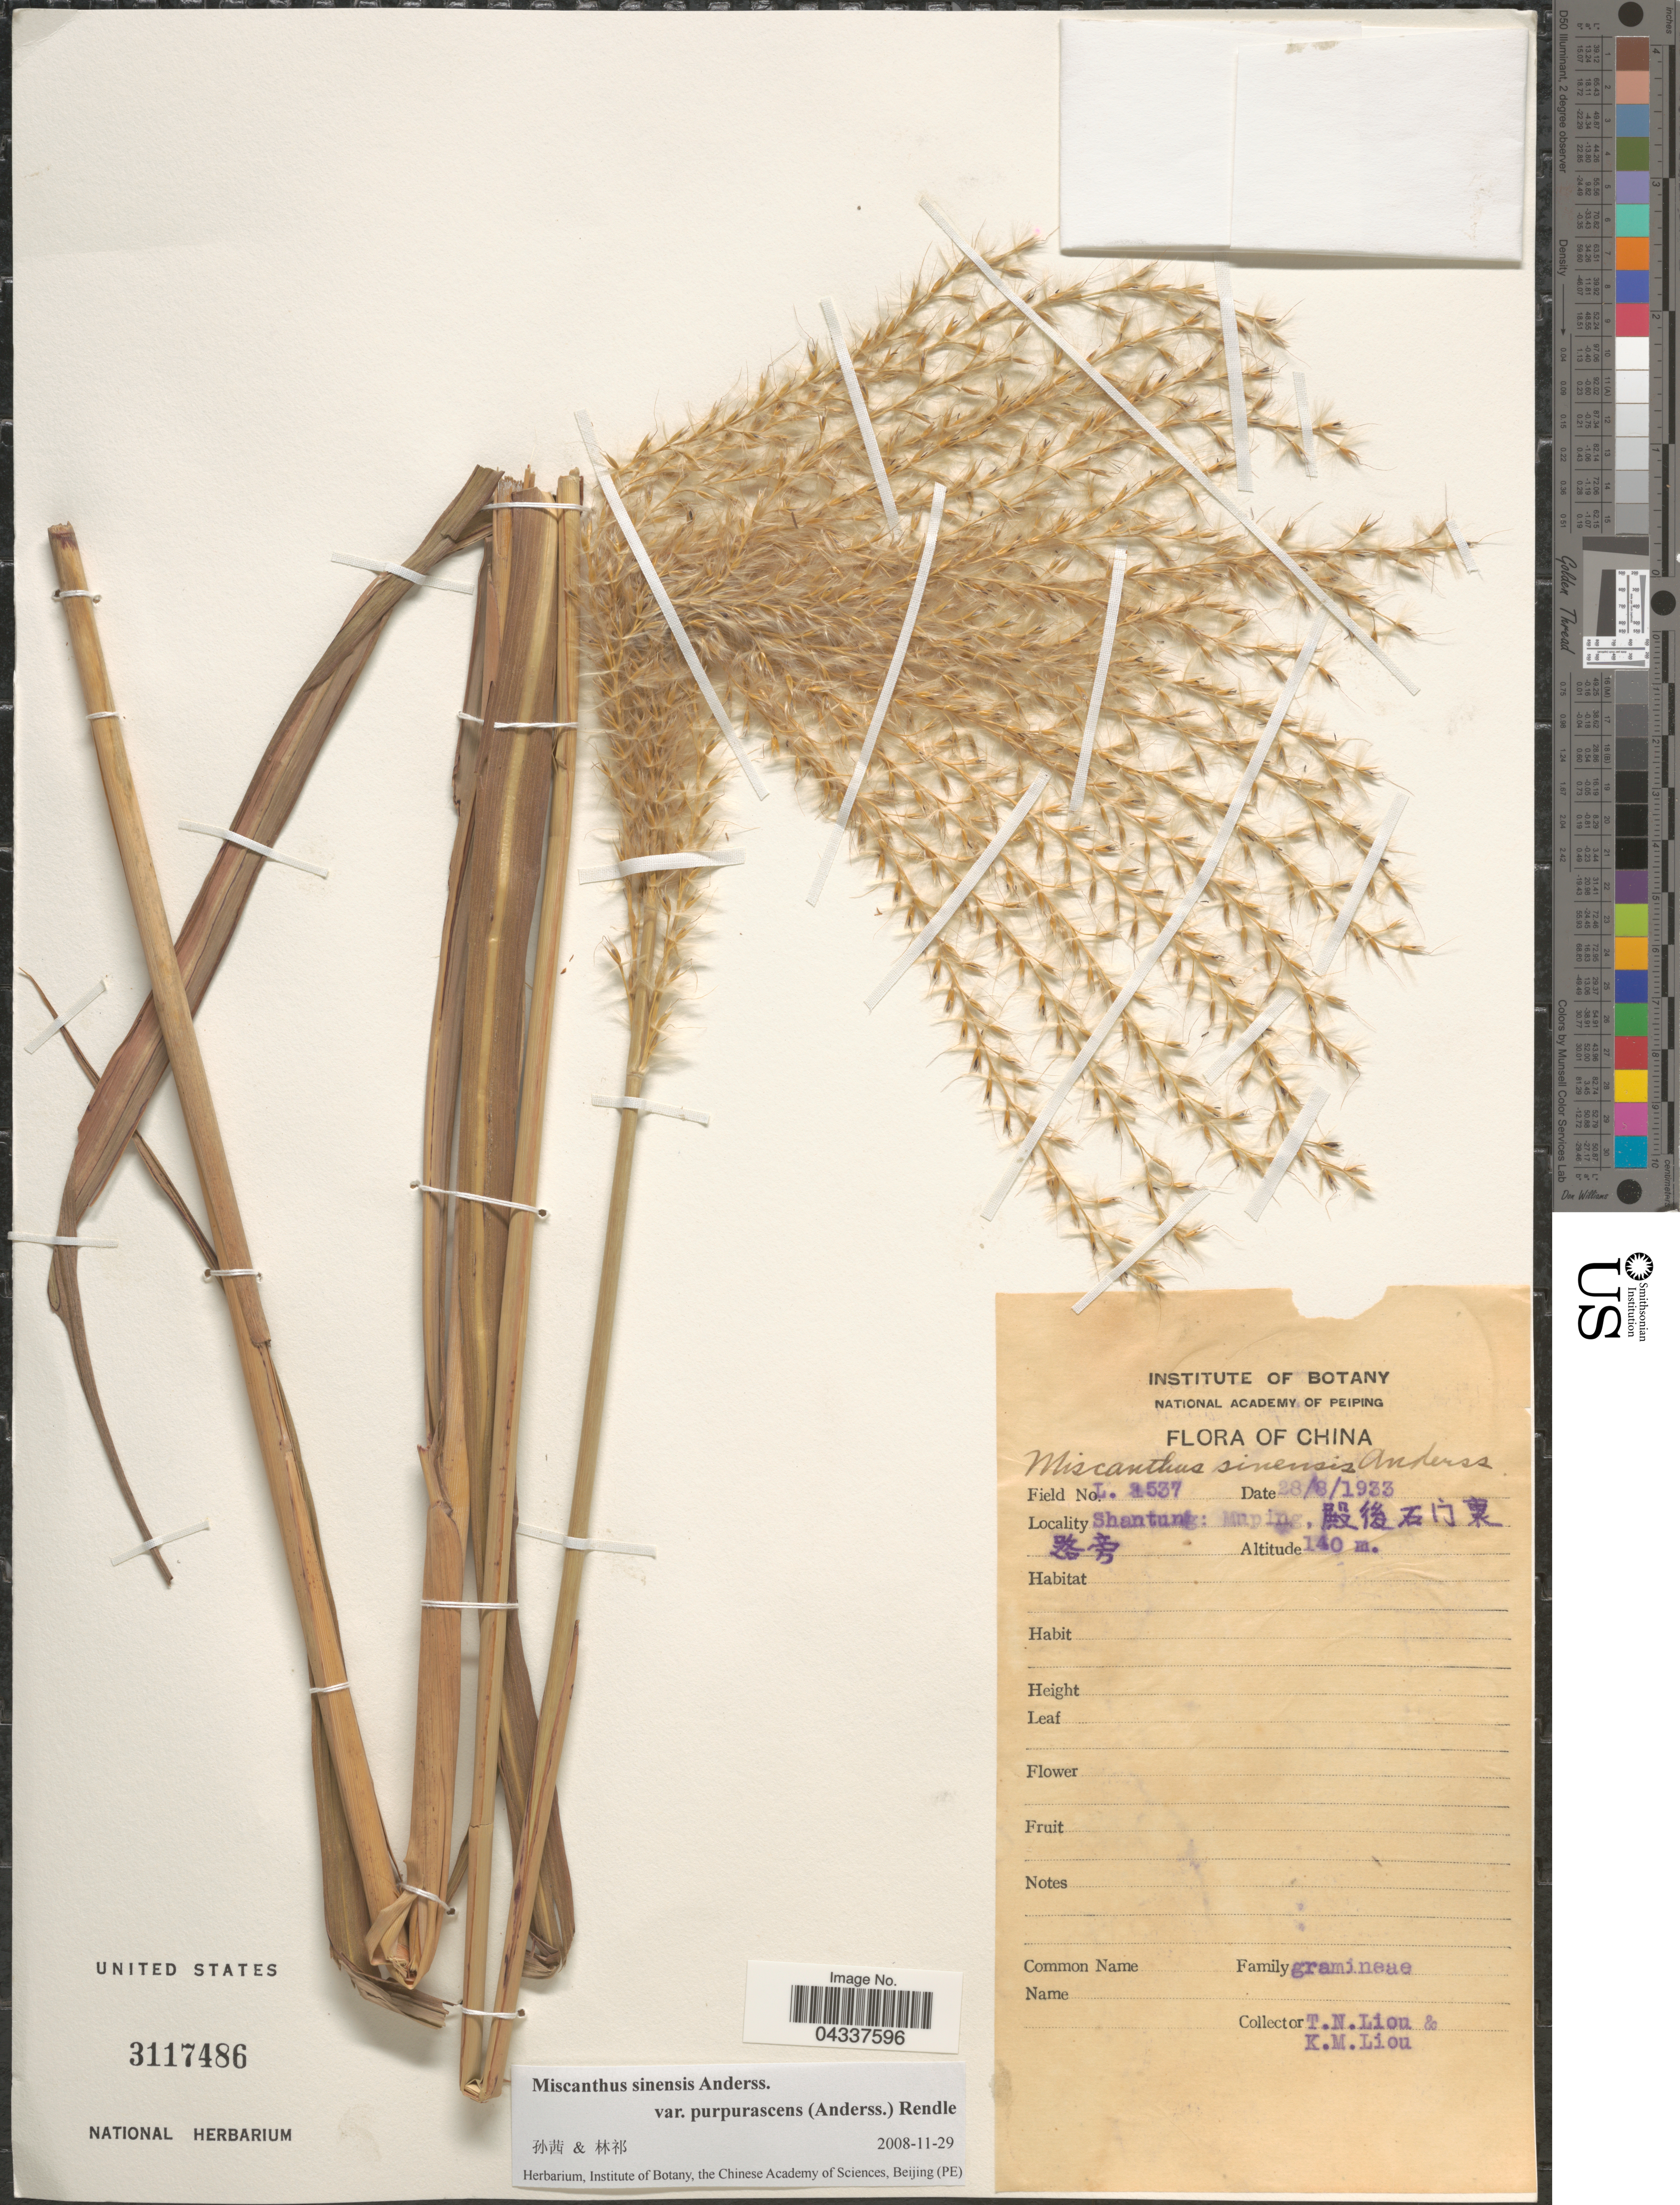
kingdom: Plantae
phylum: Tracheophyta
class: Liliopsida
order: Poales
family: Poaceae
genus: Miscanthus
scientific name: Miscanthus sinensis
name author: Andersson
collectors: T. N. Liou & K. M. Liou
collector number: L1537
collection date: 1933-08-28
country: China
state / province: Shandong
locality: Shantung: Muping, X.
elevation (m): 140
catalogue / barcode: US 3117486